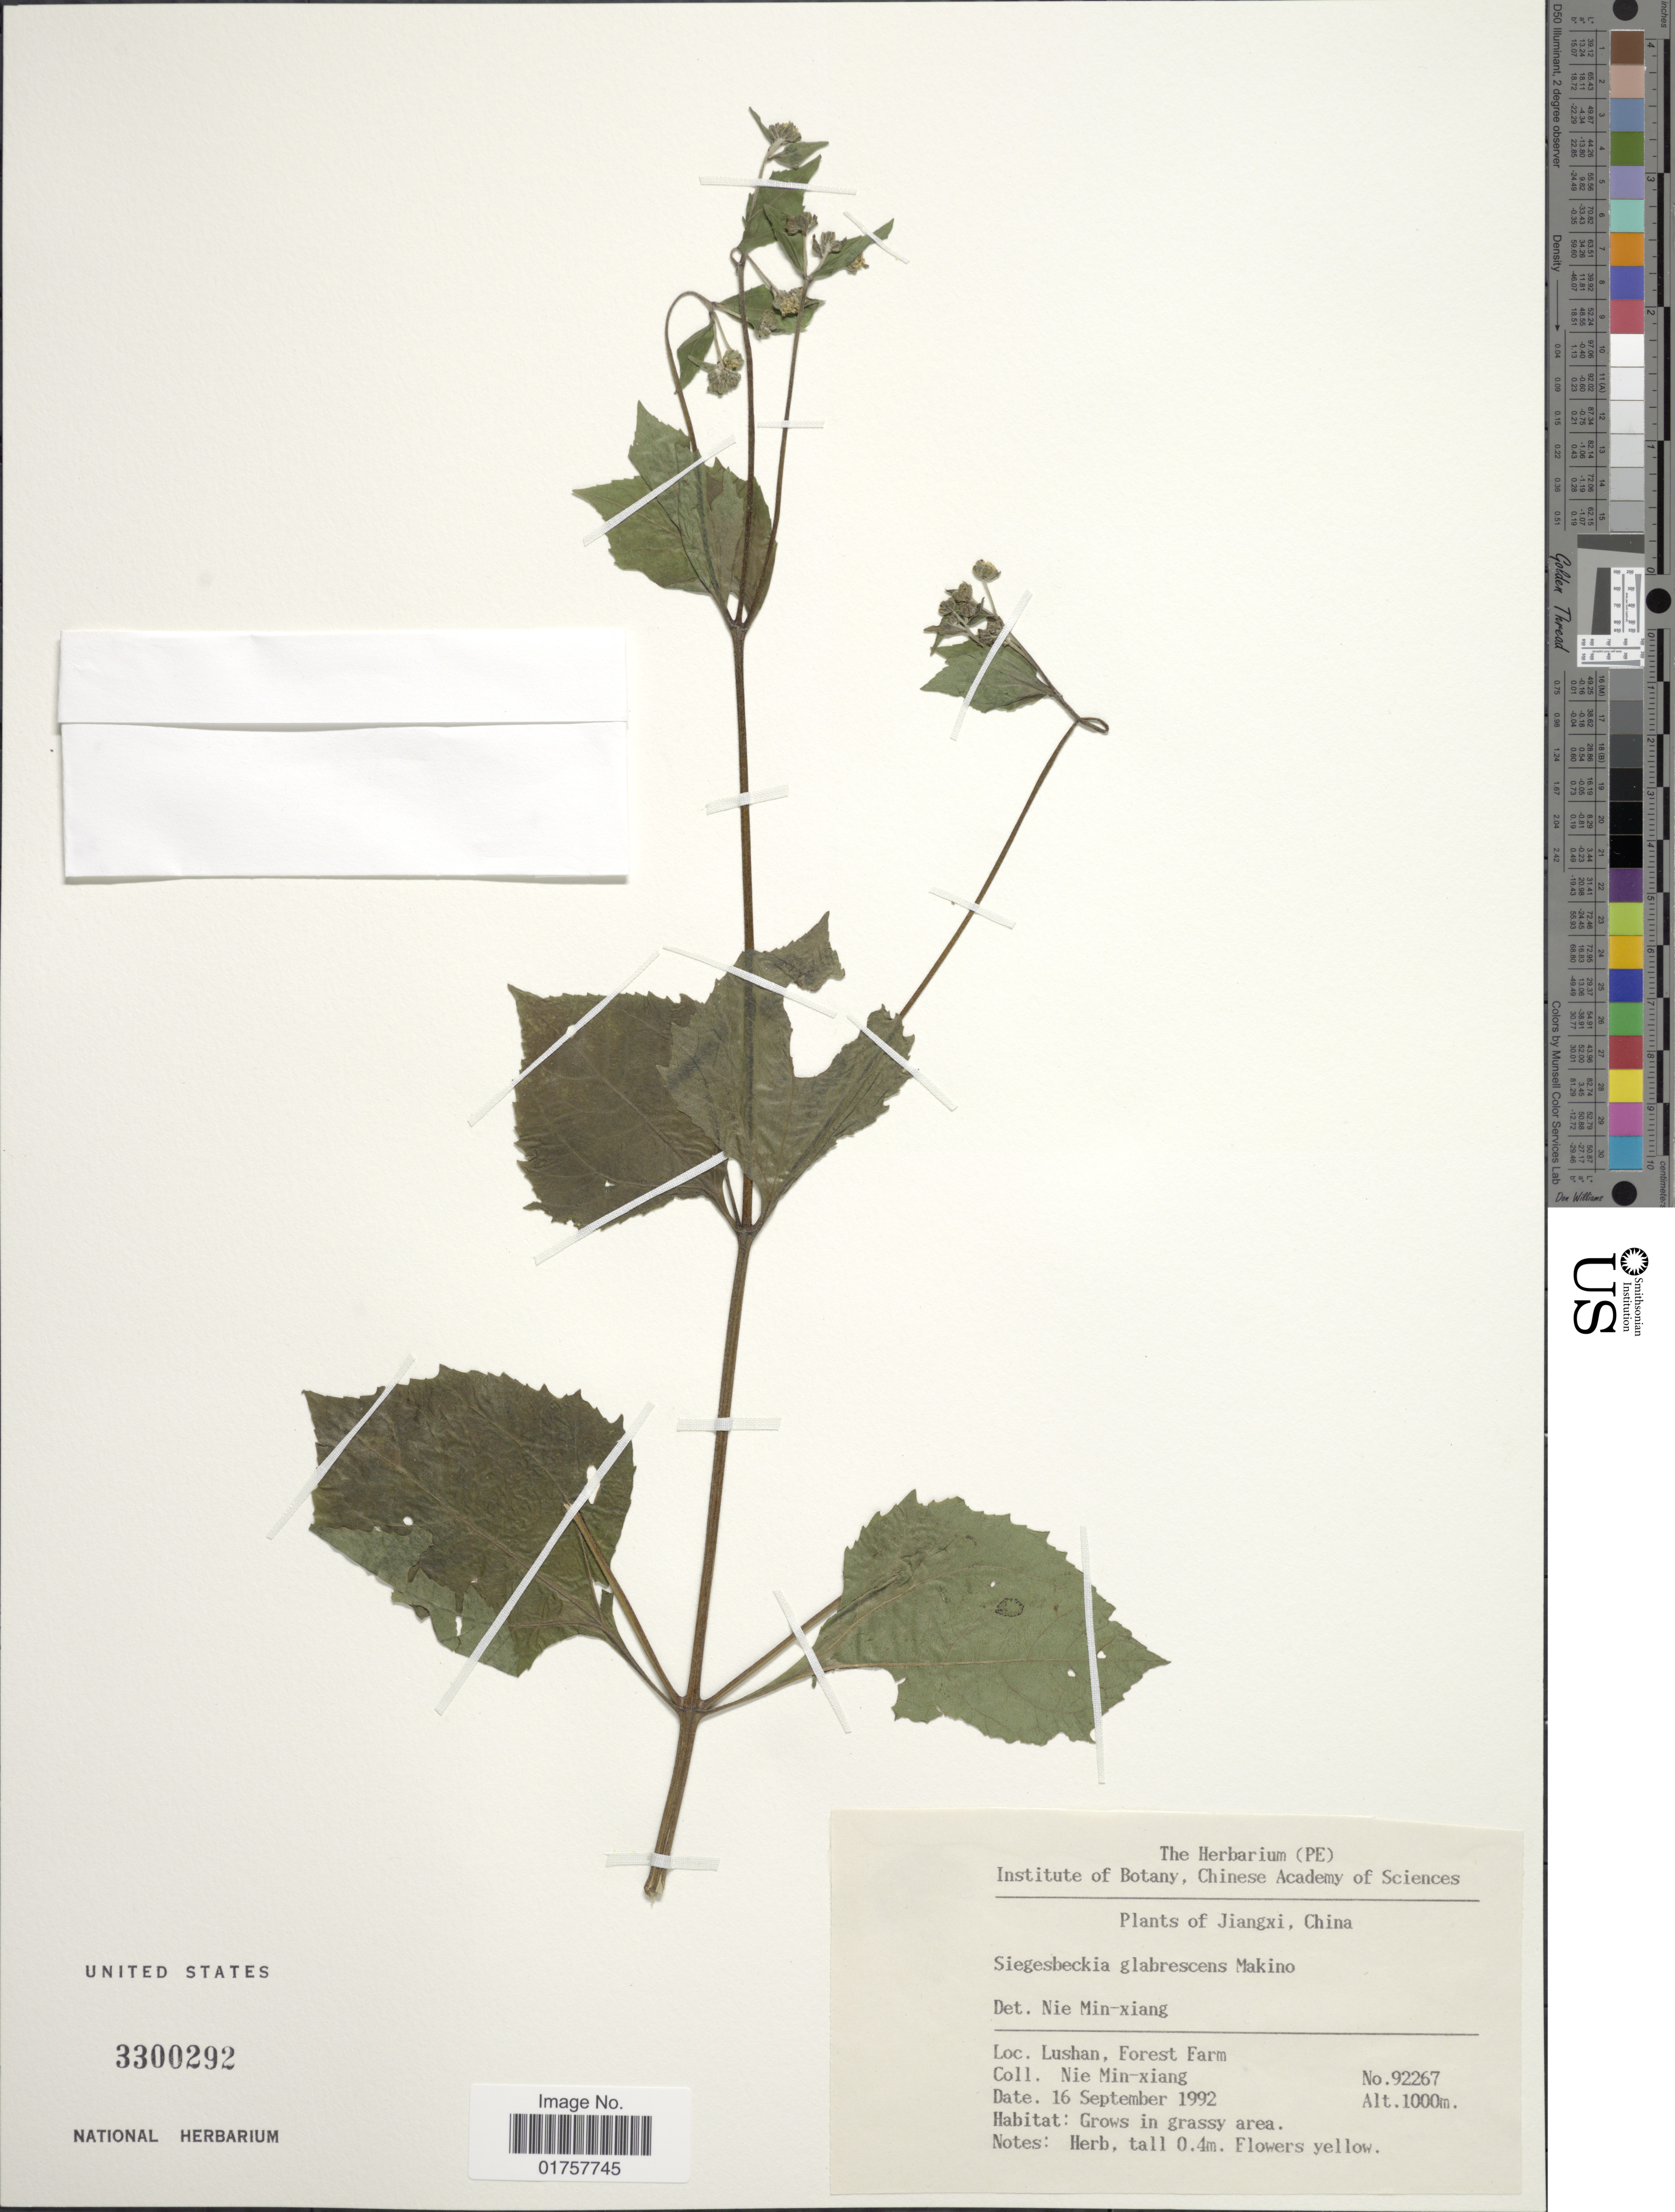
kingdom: Plantae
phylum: Tracheophyta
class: Magnoliopsida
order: Asterales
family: Asteraceae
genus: Sigesbeckia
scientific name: Sigesbeckia orientalis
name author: L.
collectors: M. Nie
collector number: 92267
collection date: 1992-09-16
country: China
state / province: Jiangxi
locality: Lushan, Forest Farm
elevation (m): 1000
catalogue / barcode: US 3300292